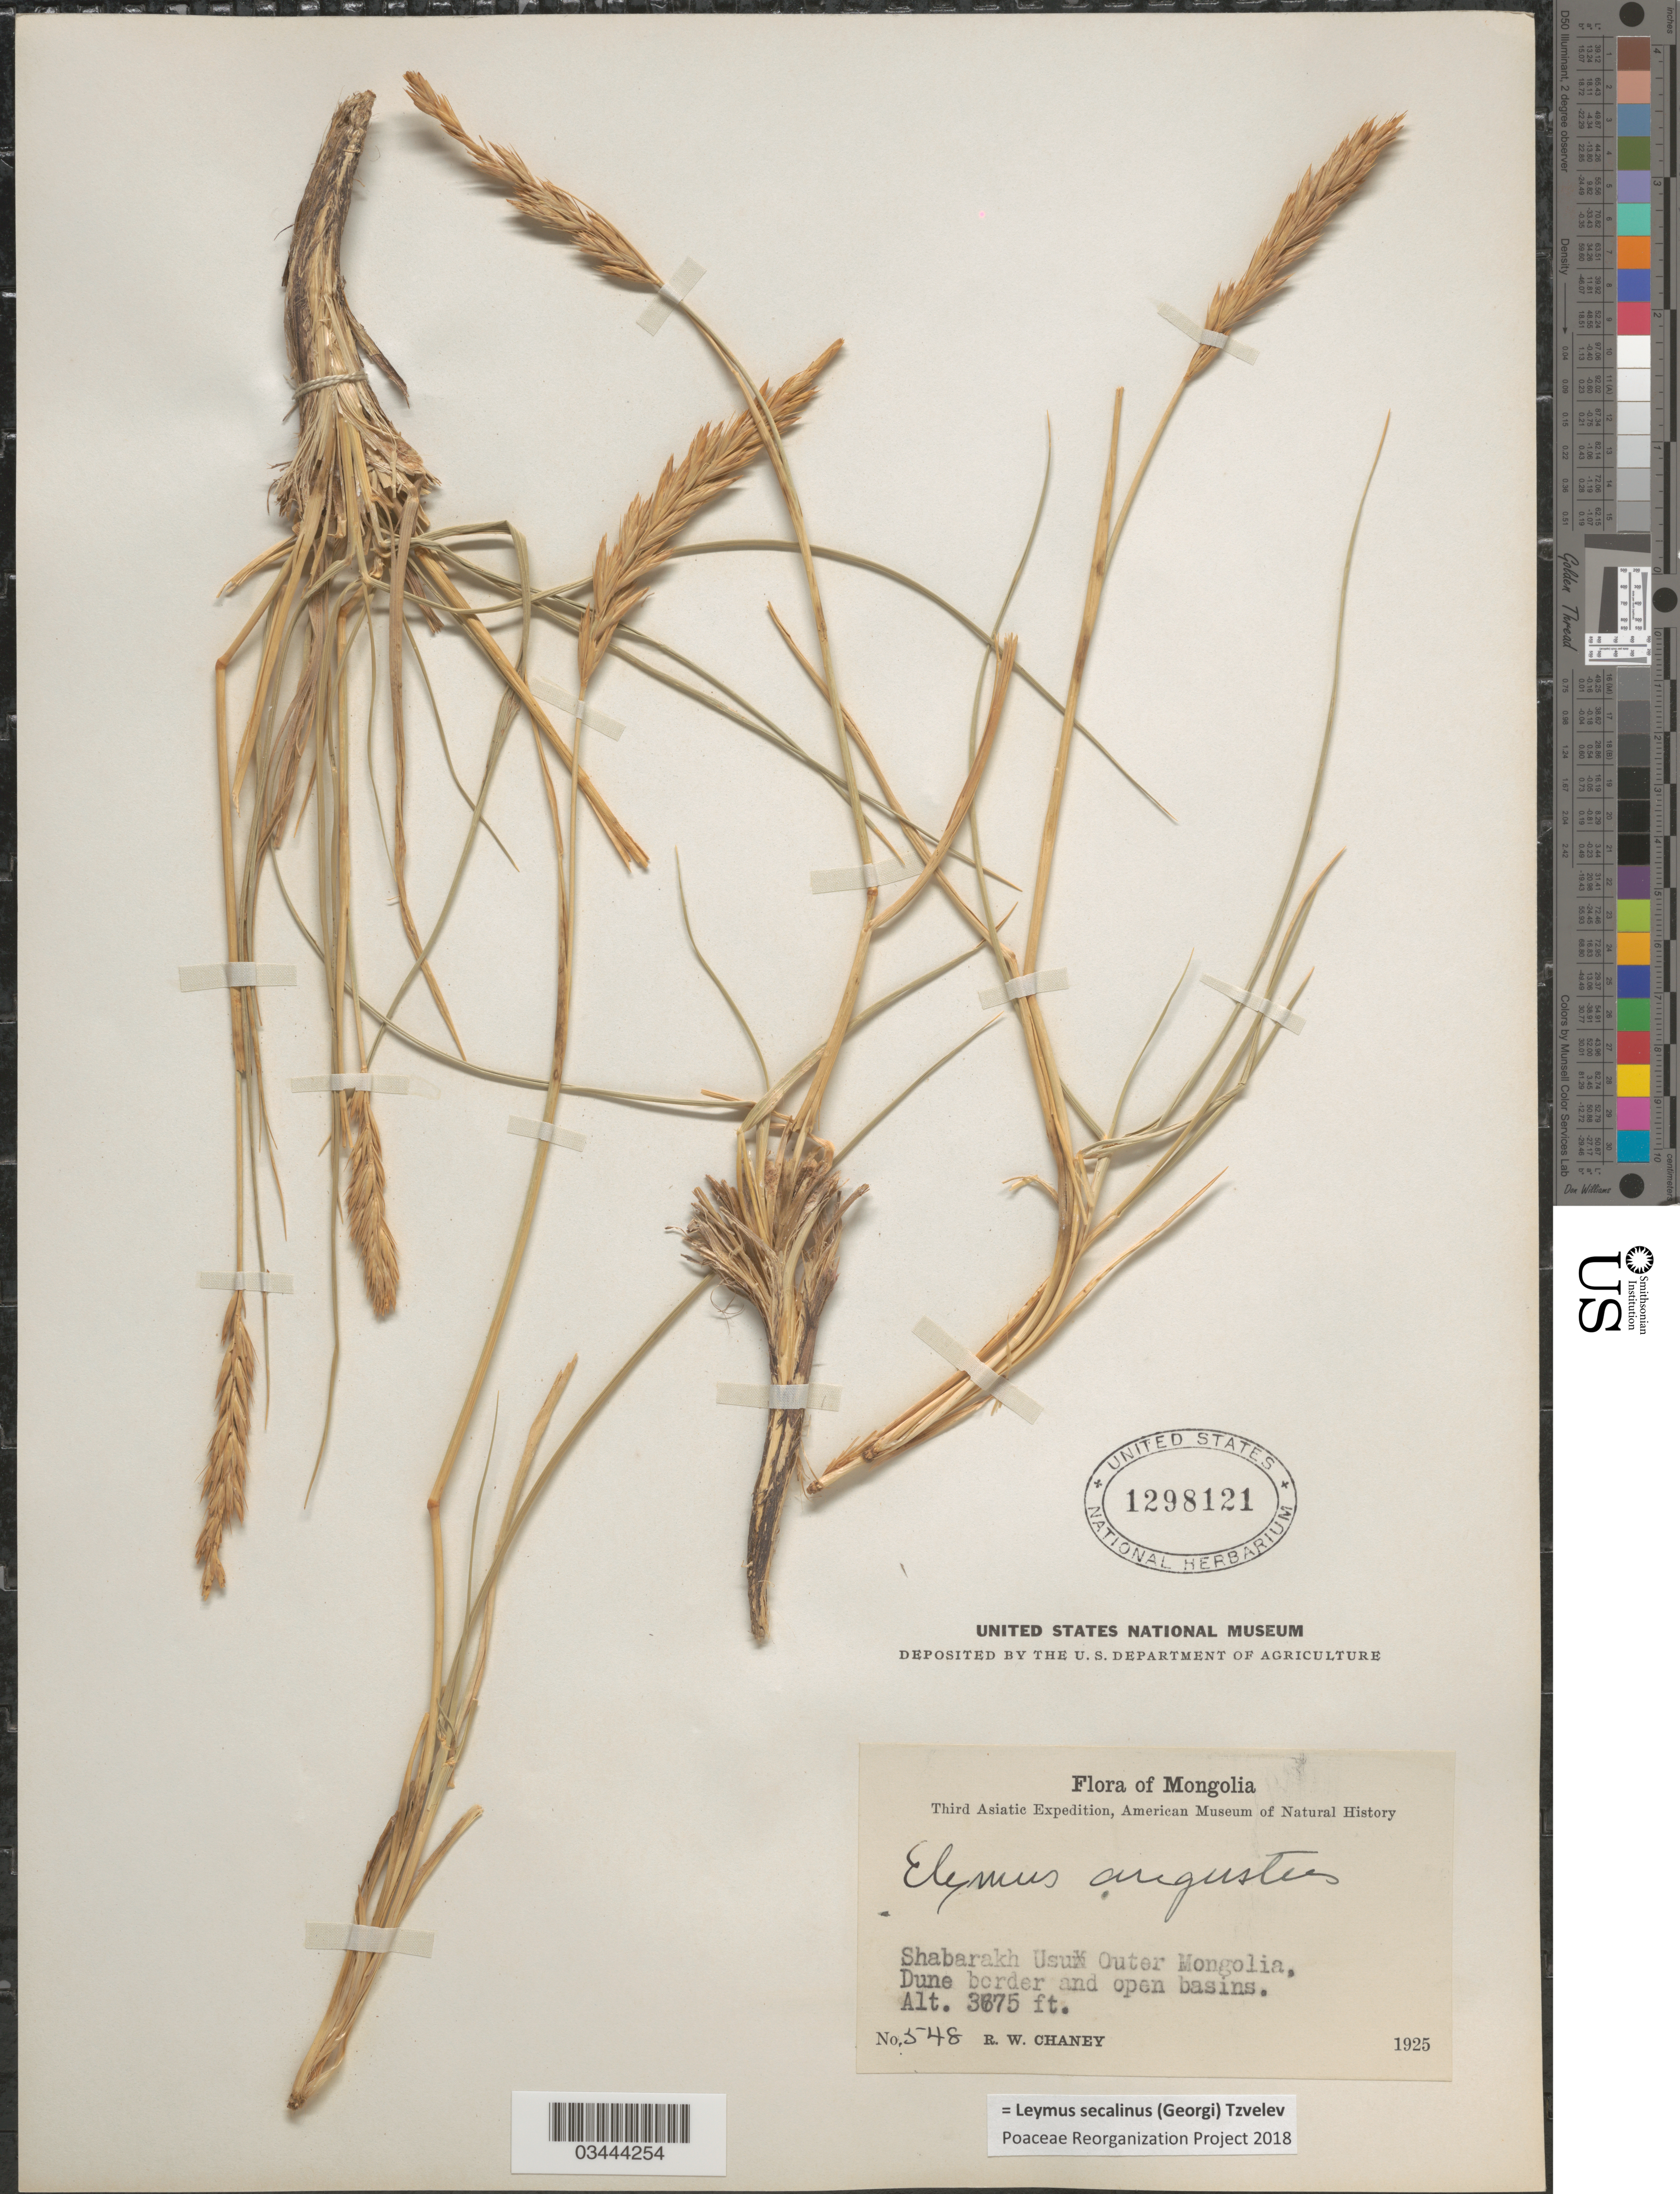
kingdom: Plantae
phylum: Tracheophyta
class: Liliopsida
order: Poales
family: Poaceae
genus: Leymus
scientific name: Leymus secalinus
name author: (Georgi) Tzvelev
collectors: R. Chaney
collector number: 548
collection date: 1925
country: China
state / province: Nei Monggol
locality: Third Asiatic Expedition. Shabarakh Usu Outer Mongolia, Dune border and open basins.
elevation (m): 1120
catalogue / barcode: US 1298121